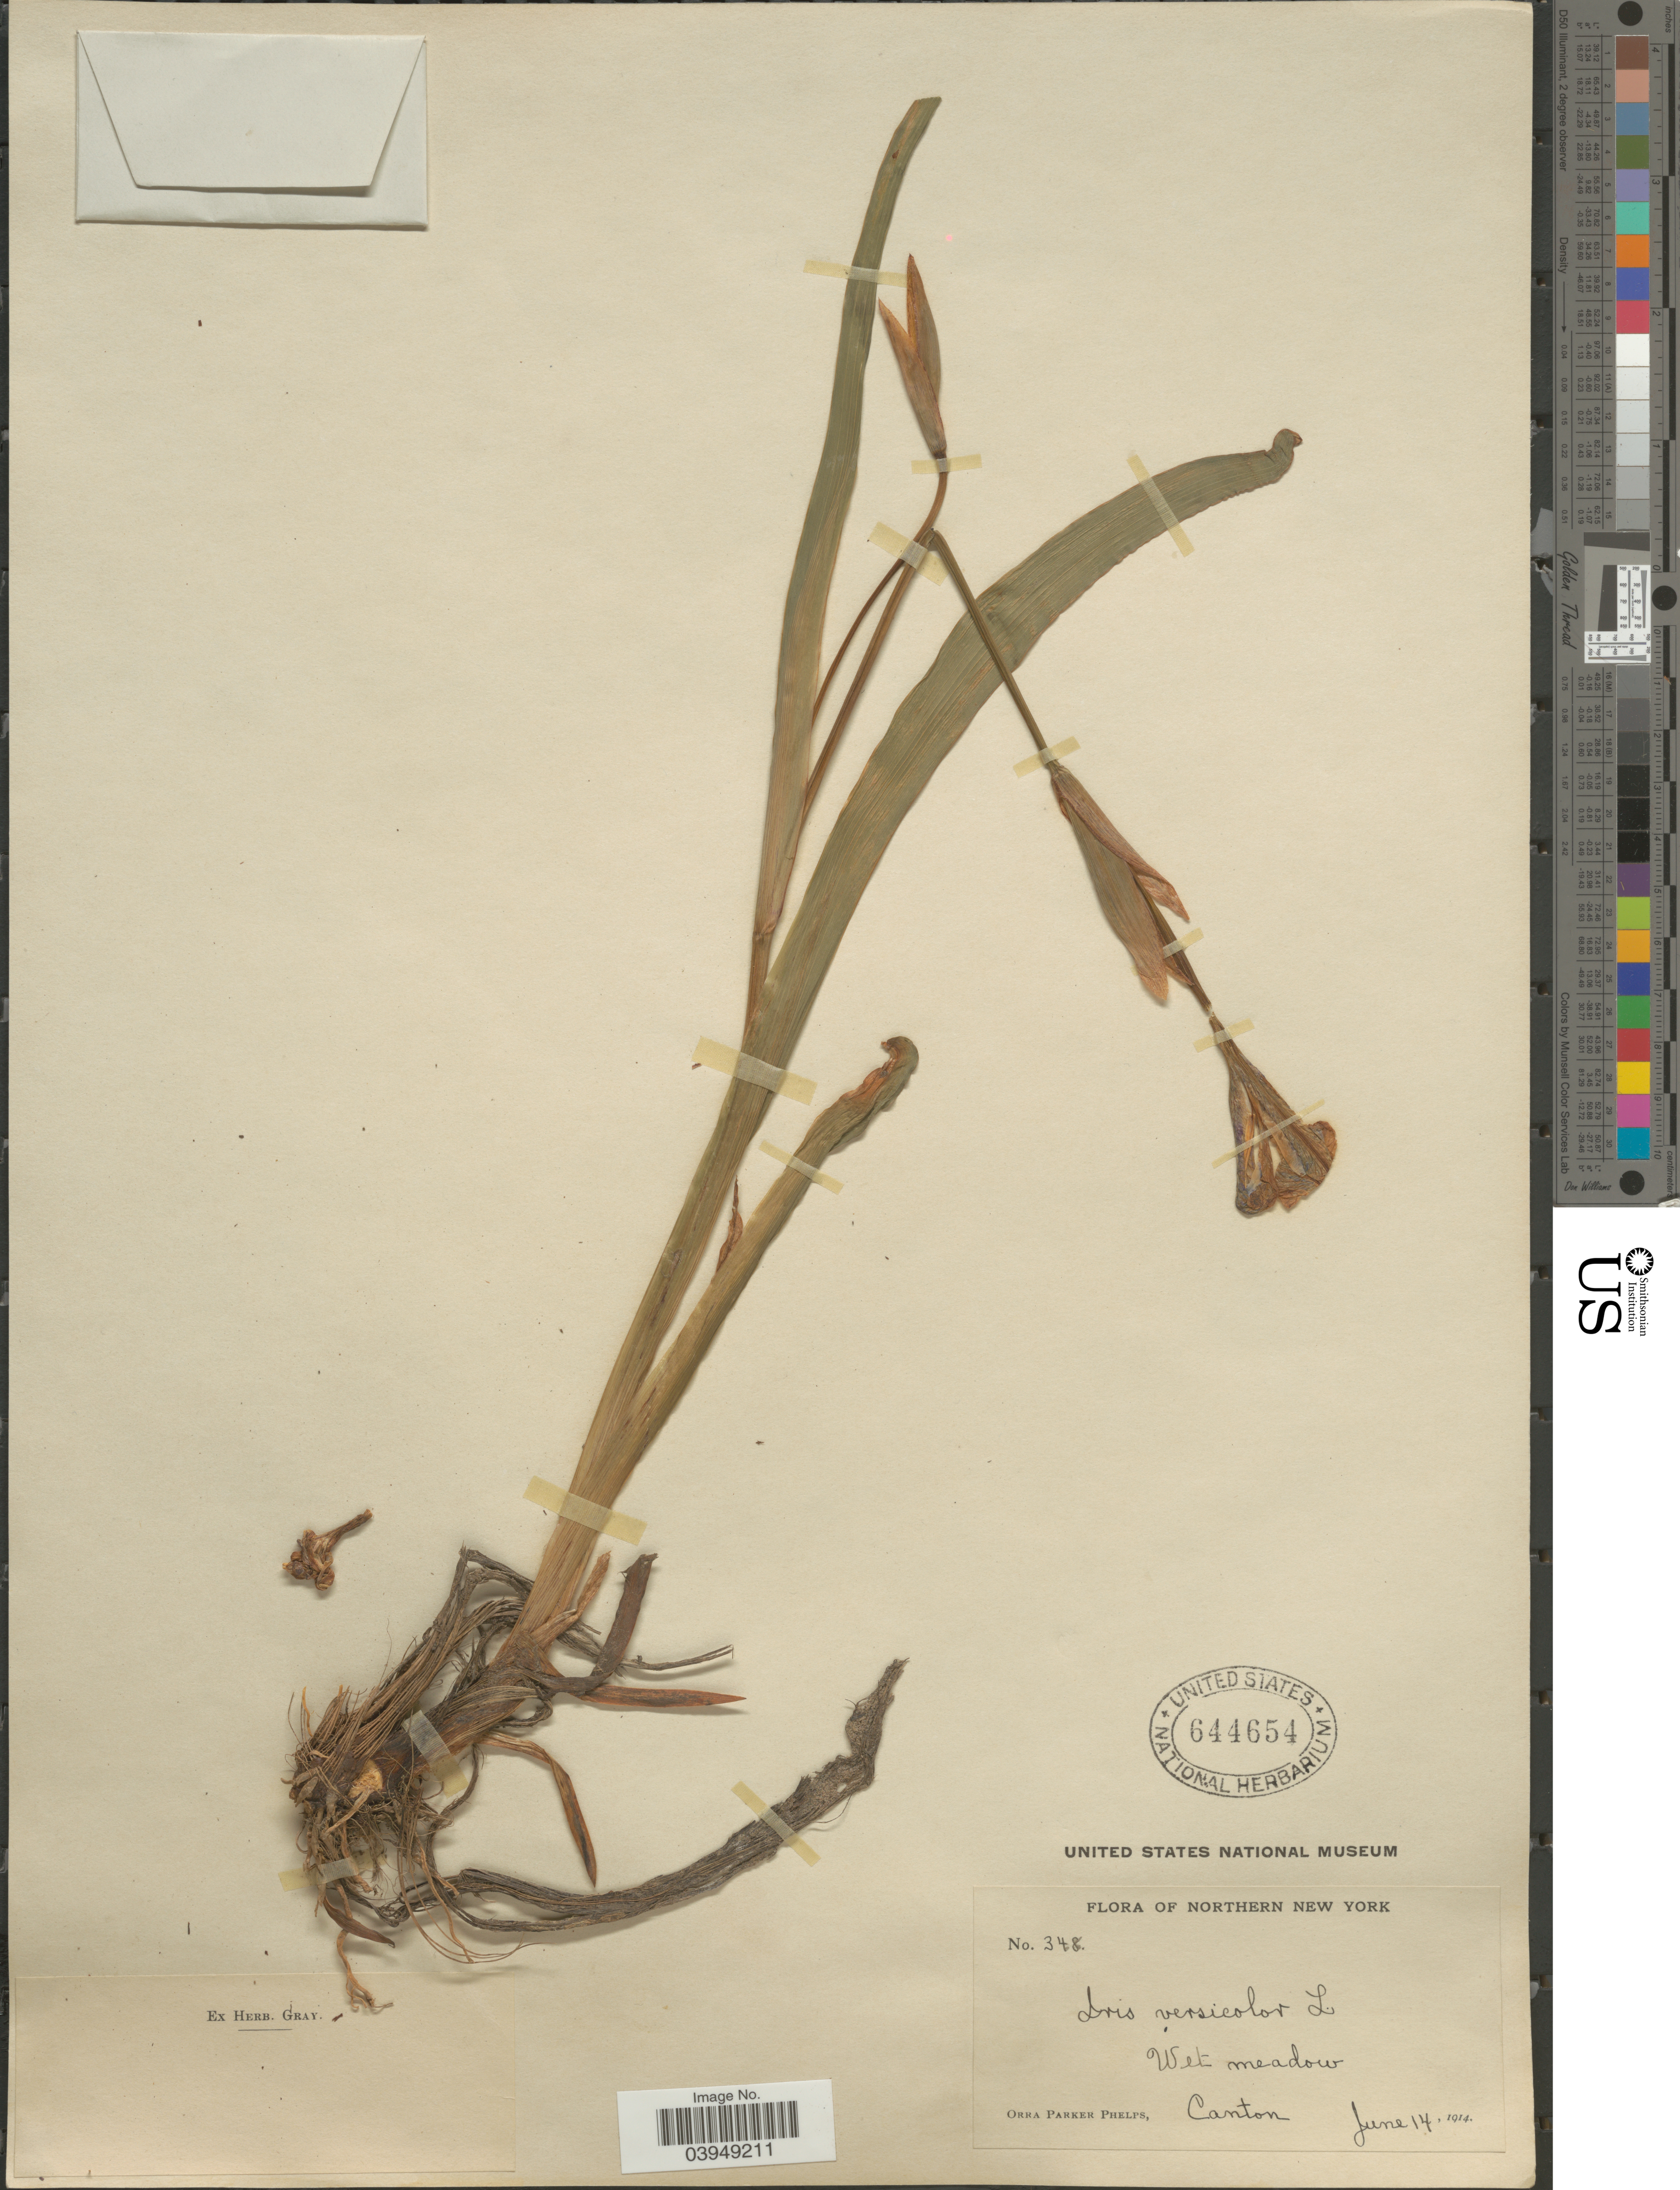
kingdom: Plantae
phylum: Tracheophyta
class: Liliopsida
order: Asparagales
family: Iridaceae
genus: Iris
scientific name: Iris versicolor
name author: L.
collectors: O. P. Phelps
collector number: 348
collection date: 1914-06-14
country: United States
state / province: New York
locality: Northern New York. Wet meadow. Canton.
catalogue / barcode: US 644654